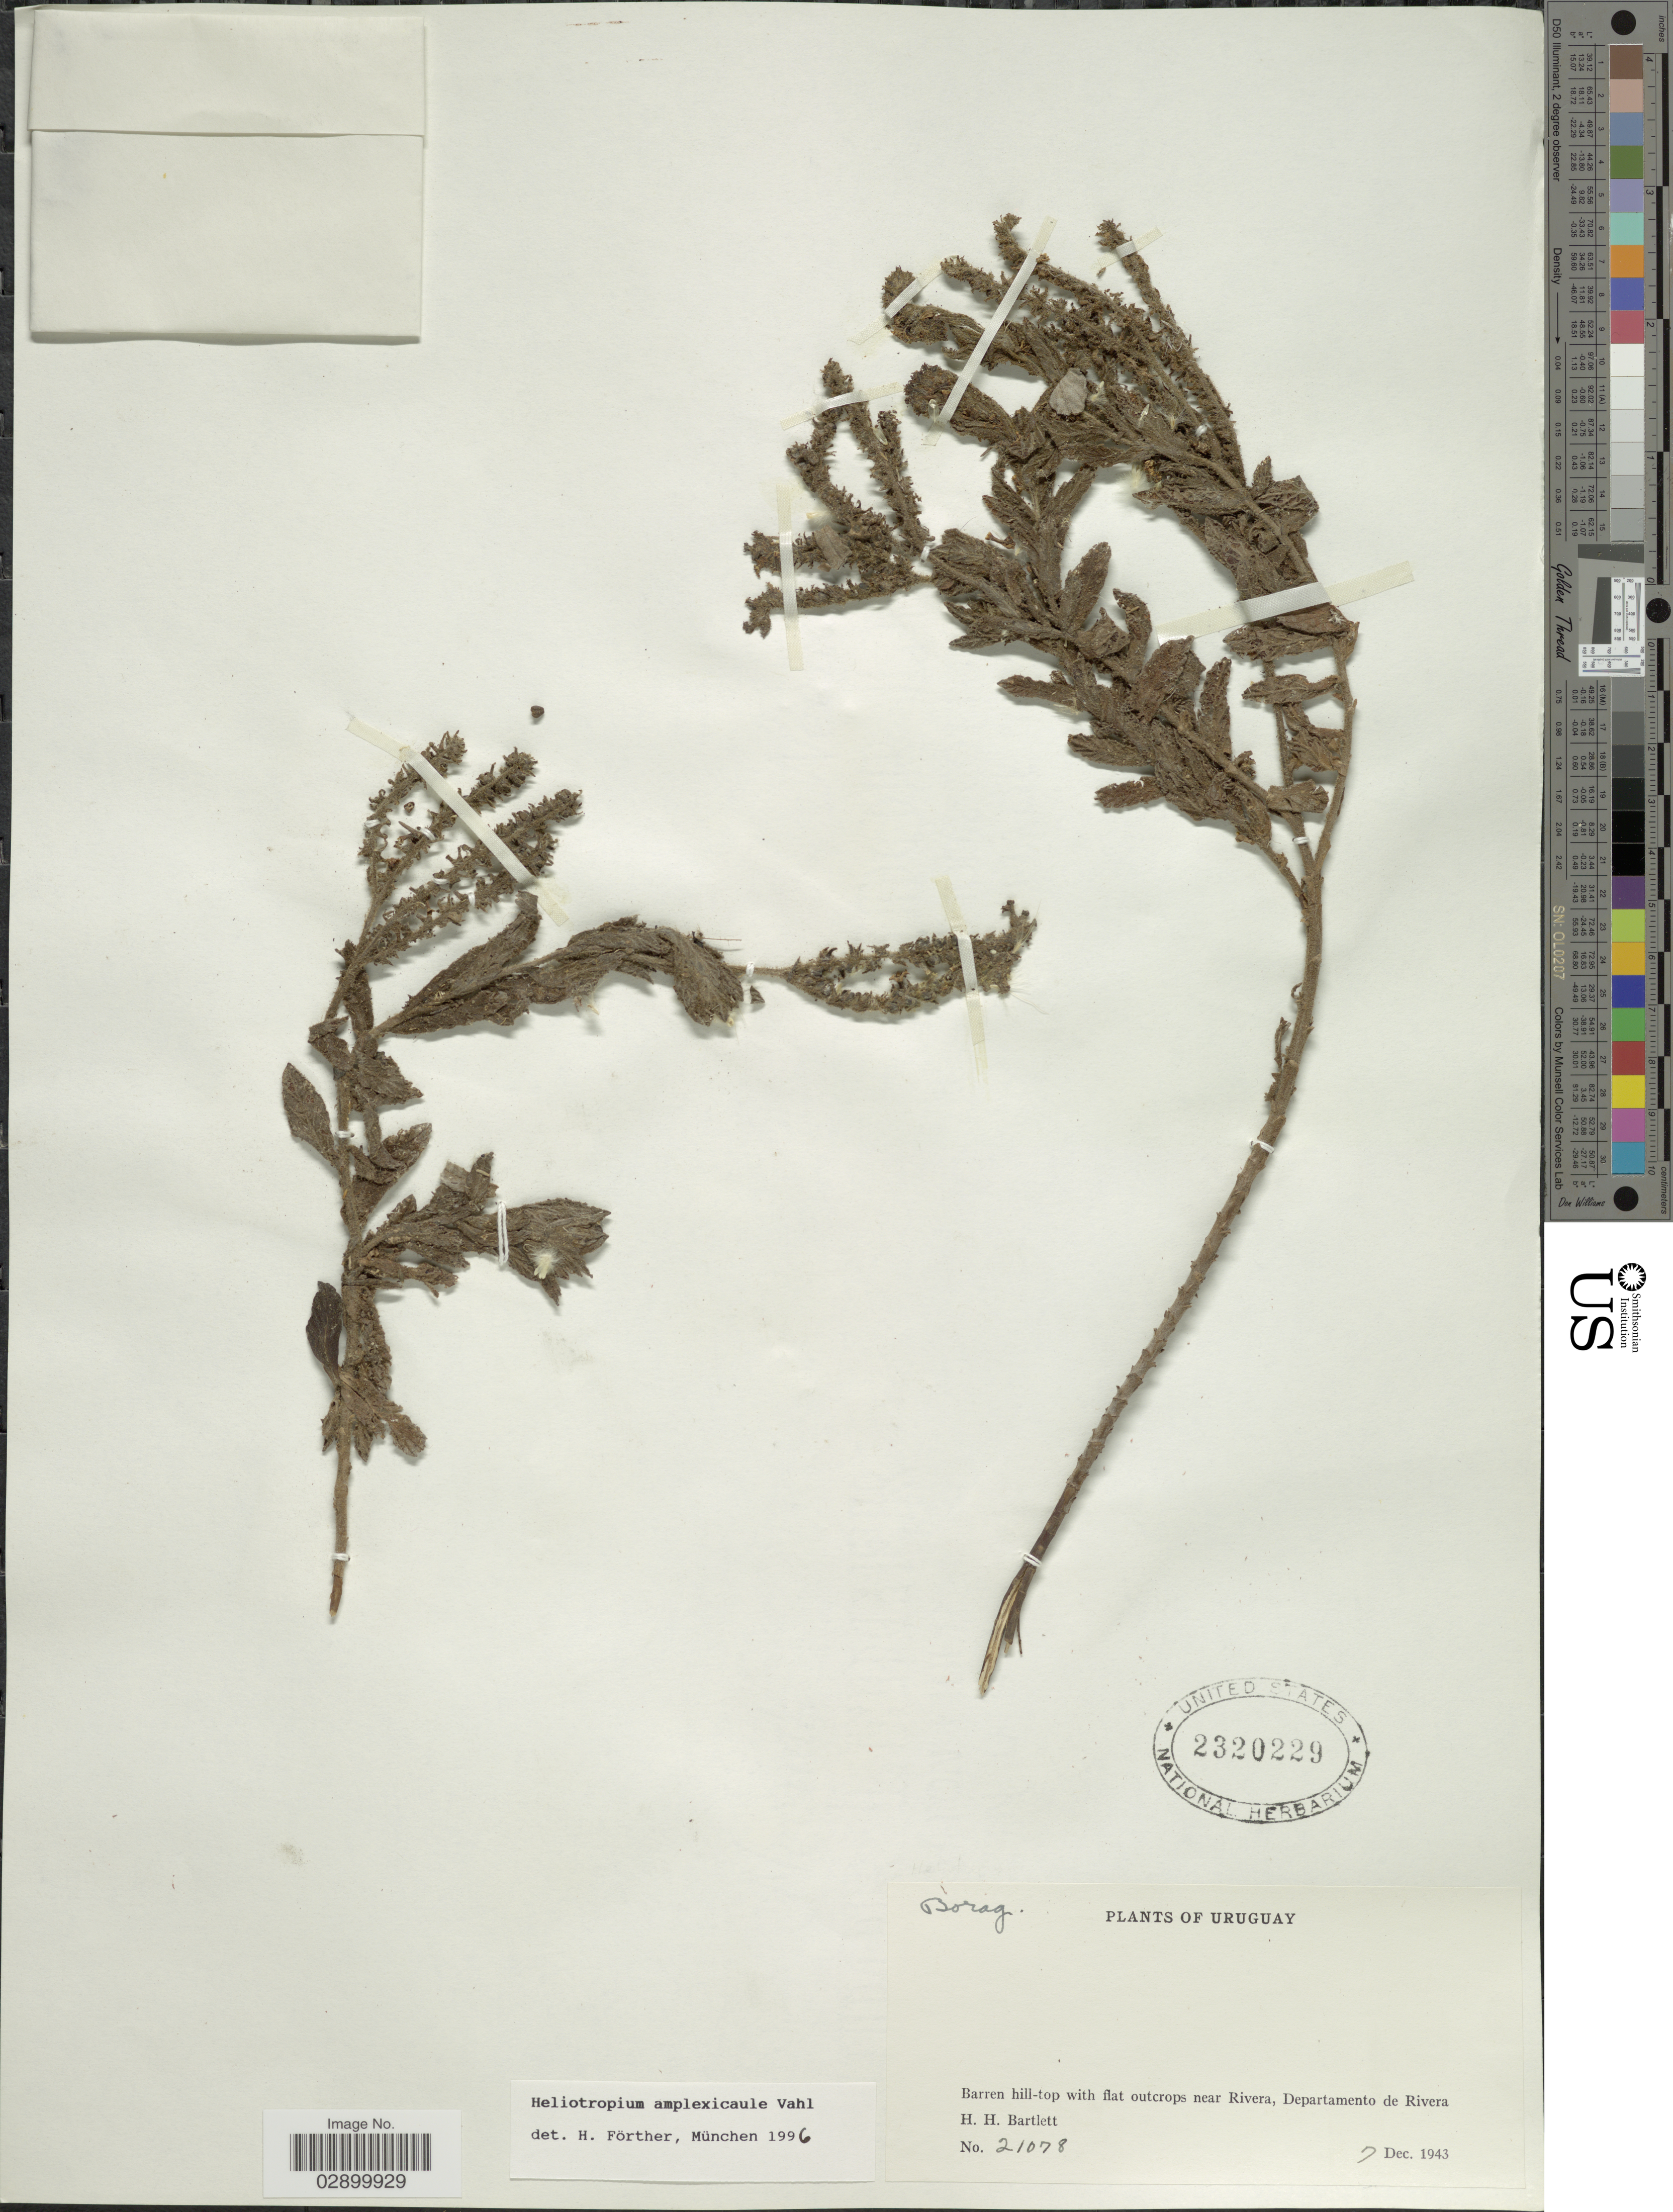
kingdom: Plantae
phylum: Tracheophyta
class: Magnoliopsida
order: Boraginales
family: Heliotropiaceae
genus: Heliotropium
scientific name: Heliotropium amplexicaule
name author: Vahl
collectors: H. H. Bartlett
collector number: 21078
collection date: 1943-12-07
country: Uruguay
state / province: Rivera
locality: Barren hill-top with flat outcrops near Rivera, Departamento de Rivera.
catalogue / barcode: US 2320229